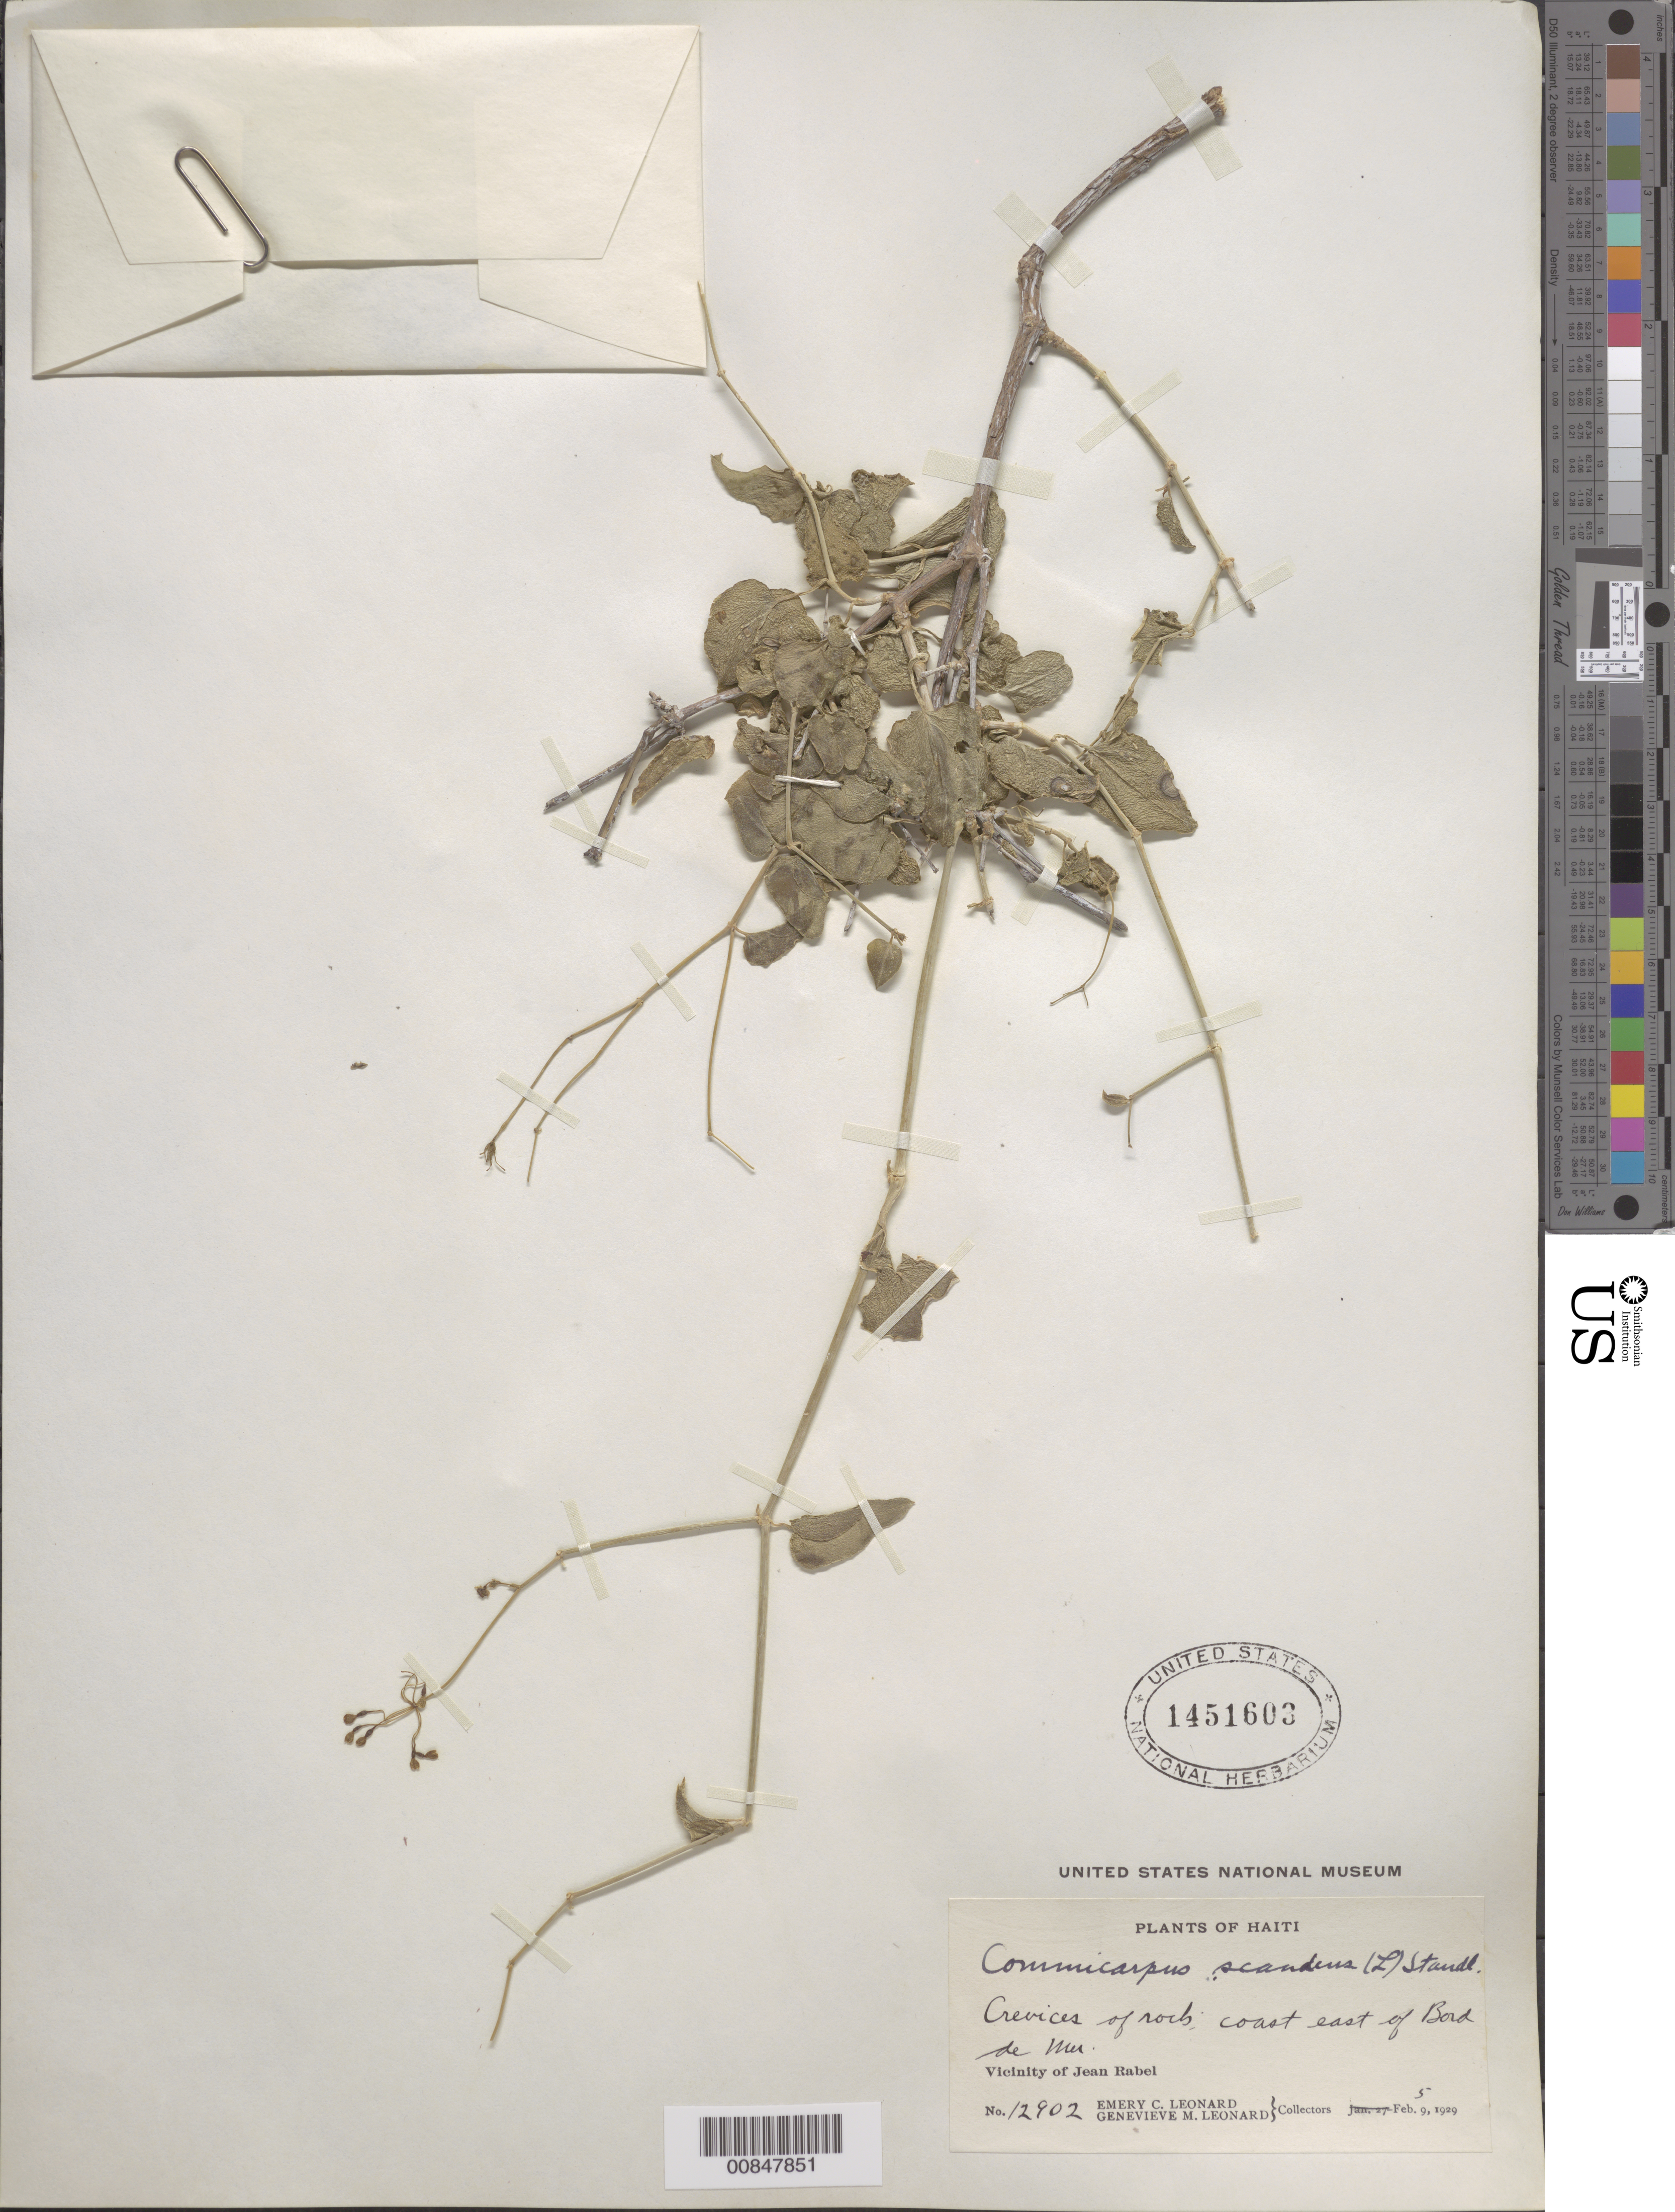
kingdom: Plantae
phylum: Tracheophyta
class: Magnoliopsida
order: Caryophyllales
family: Nyctaginaceae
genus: Boerhavia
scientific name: Boerhavia scandens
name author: L.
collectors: E. C. Leonard & G. M. Leonard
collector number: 12902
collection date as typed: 05 Feb 1929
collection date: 1929-02-05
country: Haiti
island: Hispaniola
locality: Vicinity of Jean Rabel. Coast east of Bord du Mer.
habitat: Crevices of rocks. Coast.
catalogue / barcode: US 1451603